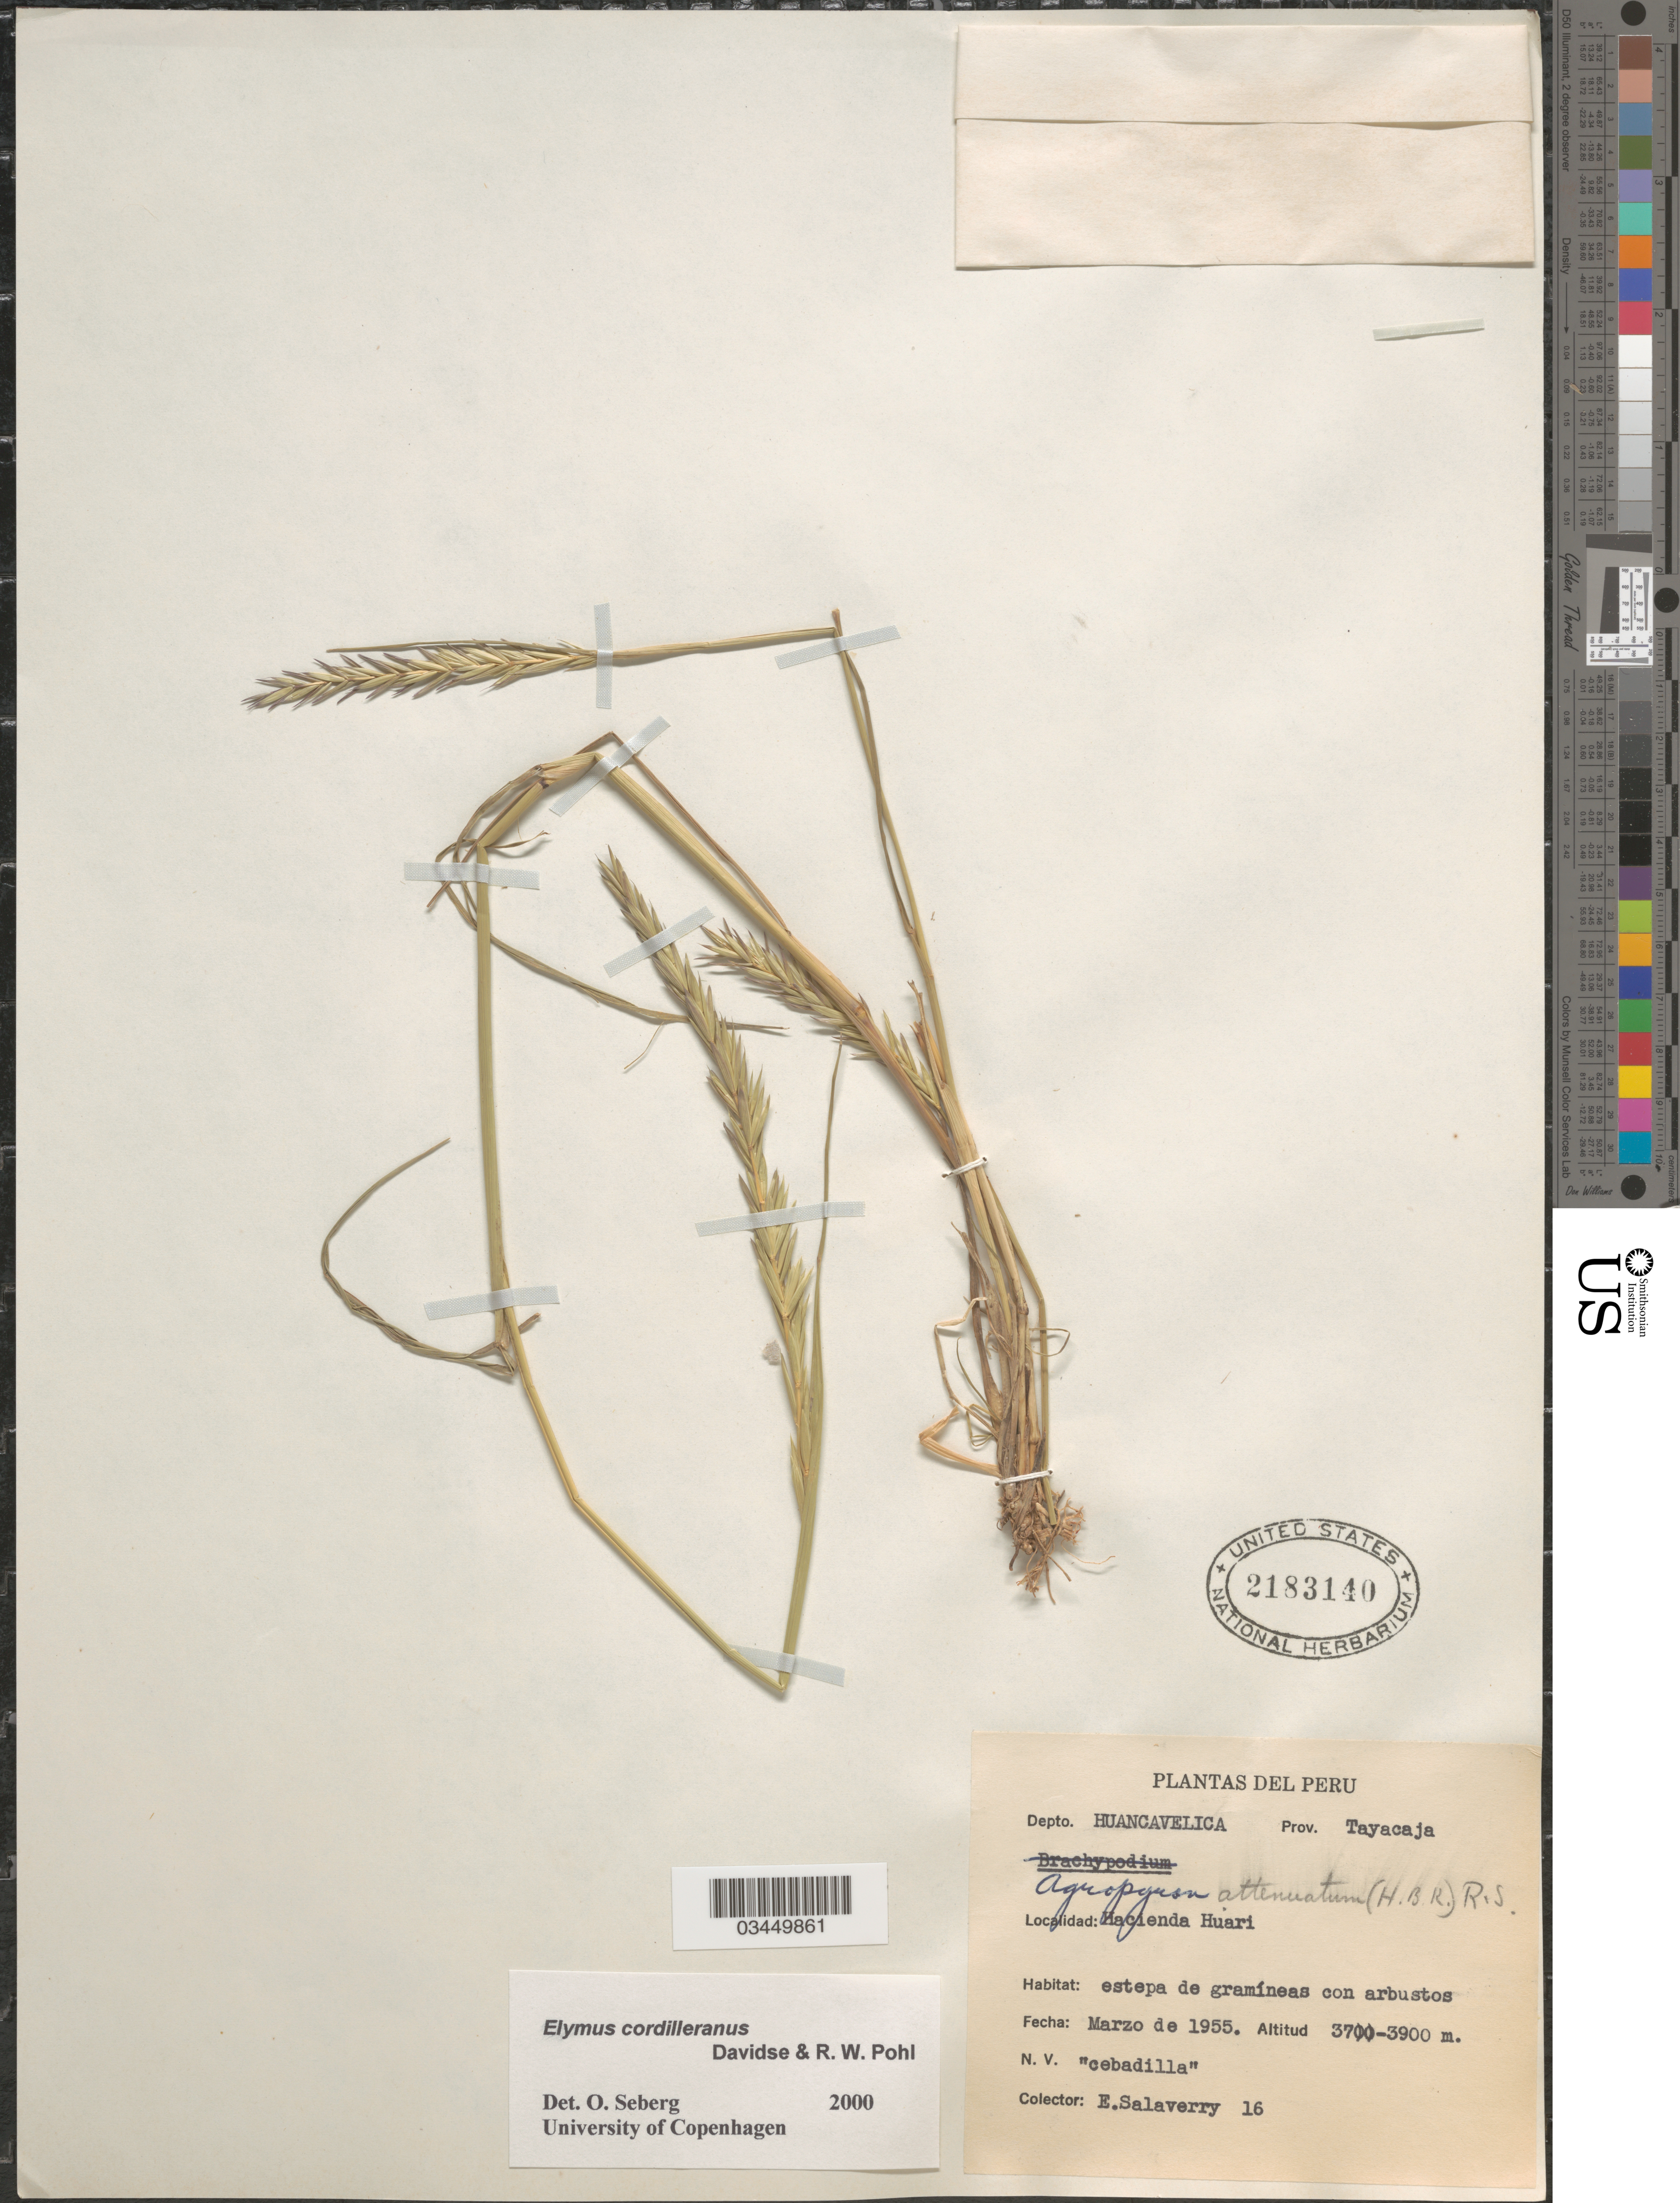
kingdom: Plantae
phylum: Tracheophyta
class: Liliopsida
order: Poales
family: Poaceae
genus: Elymus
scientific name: Elymus cordilleranus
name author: Davidse & R.W. Pohl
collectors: E. Salaverry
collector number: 16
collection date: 1955-03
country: Peru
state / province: Huancavelica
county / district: Tayacaja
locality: Depto. Huancavelica. Prov. Tayacaja. Hacienda Huari.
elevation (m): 3700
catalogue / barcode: US 2183140